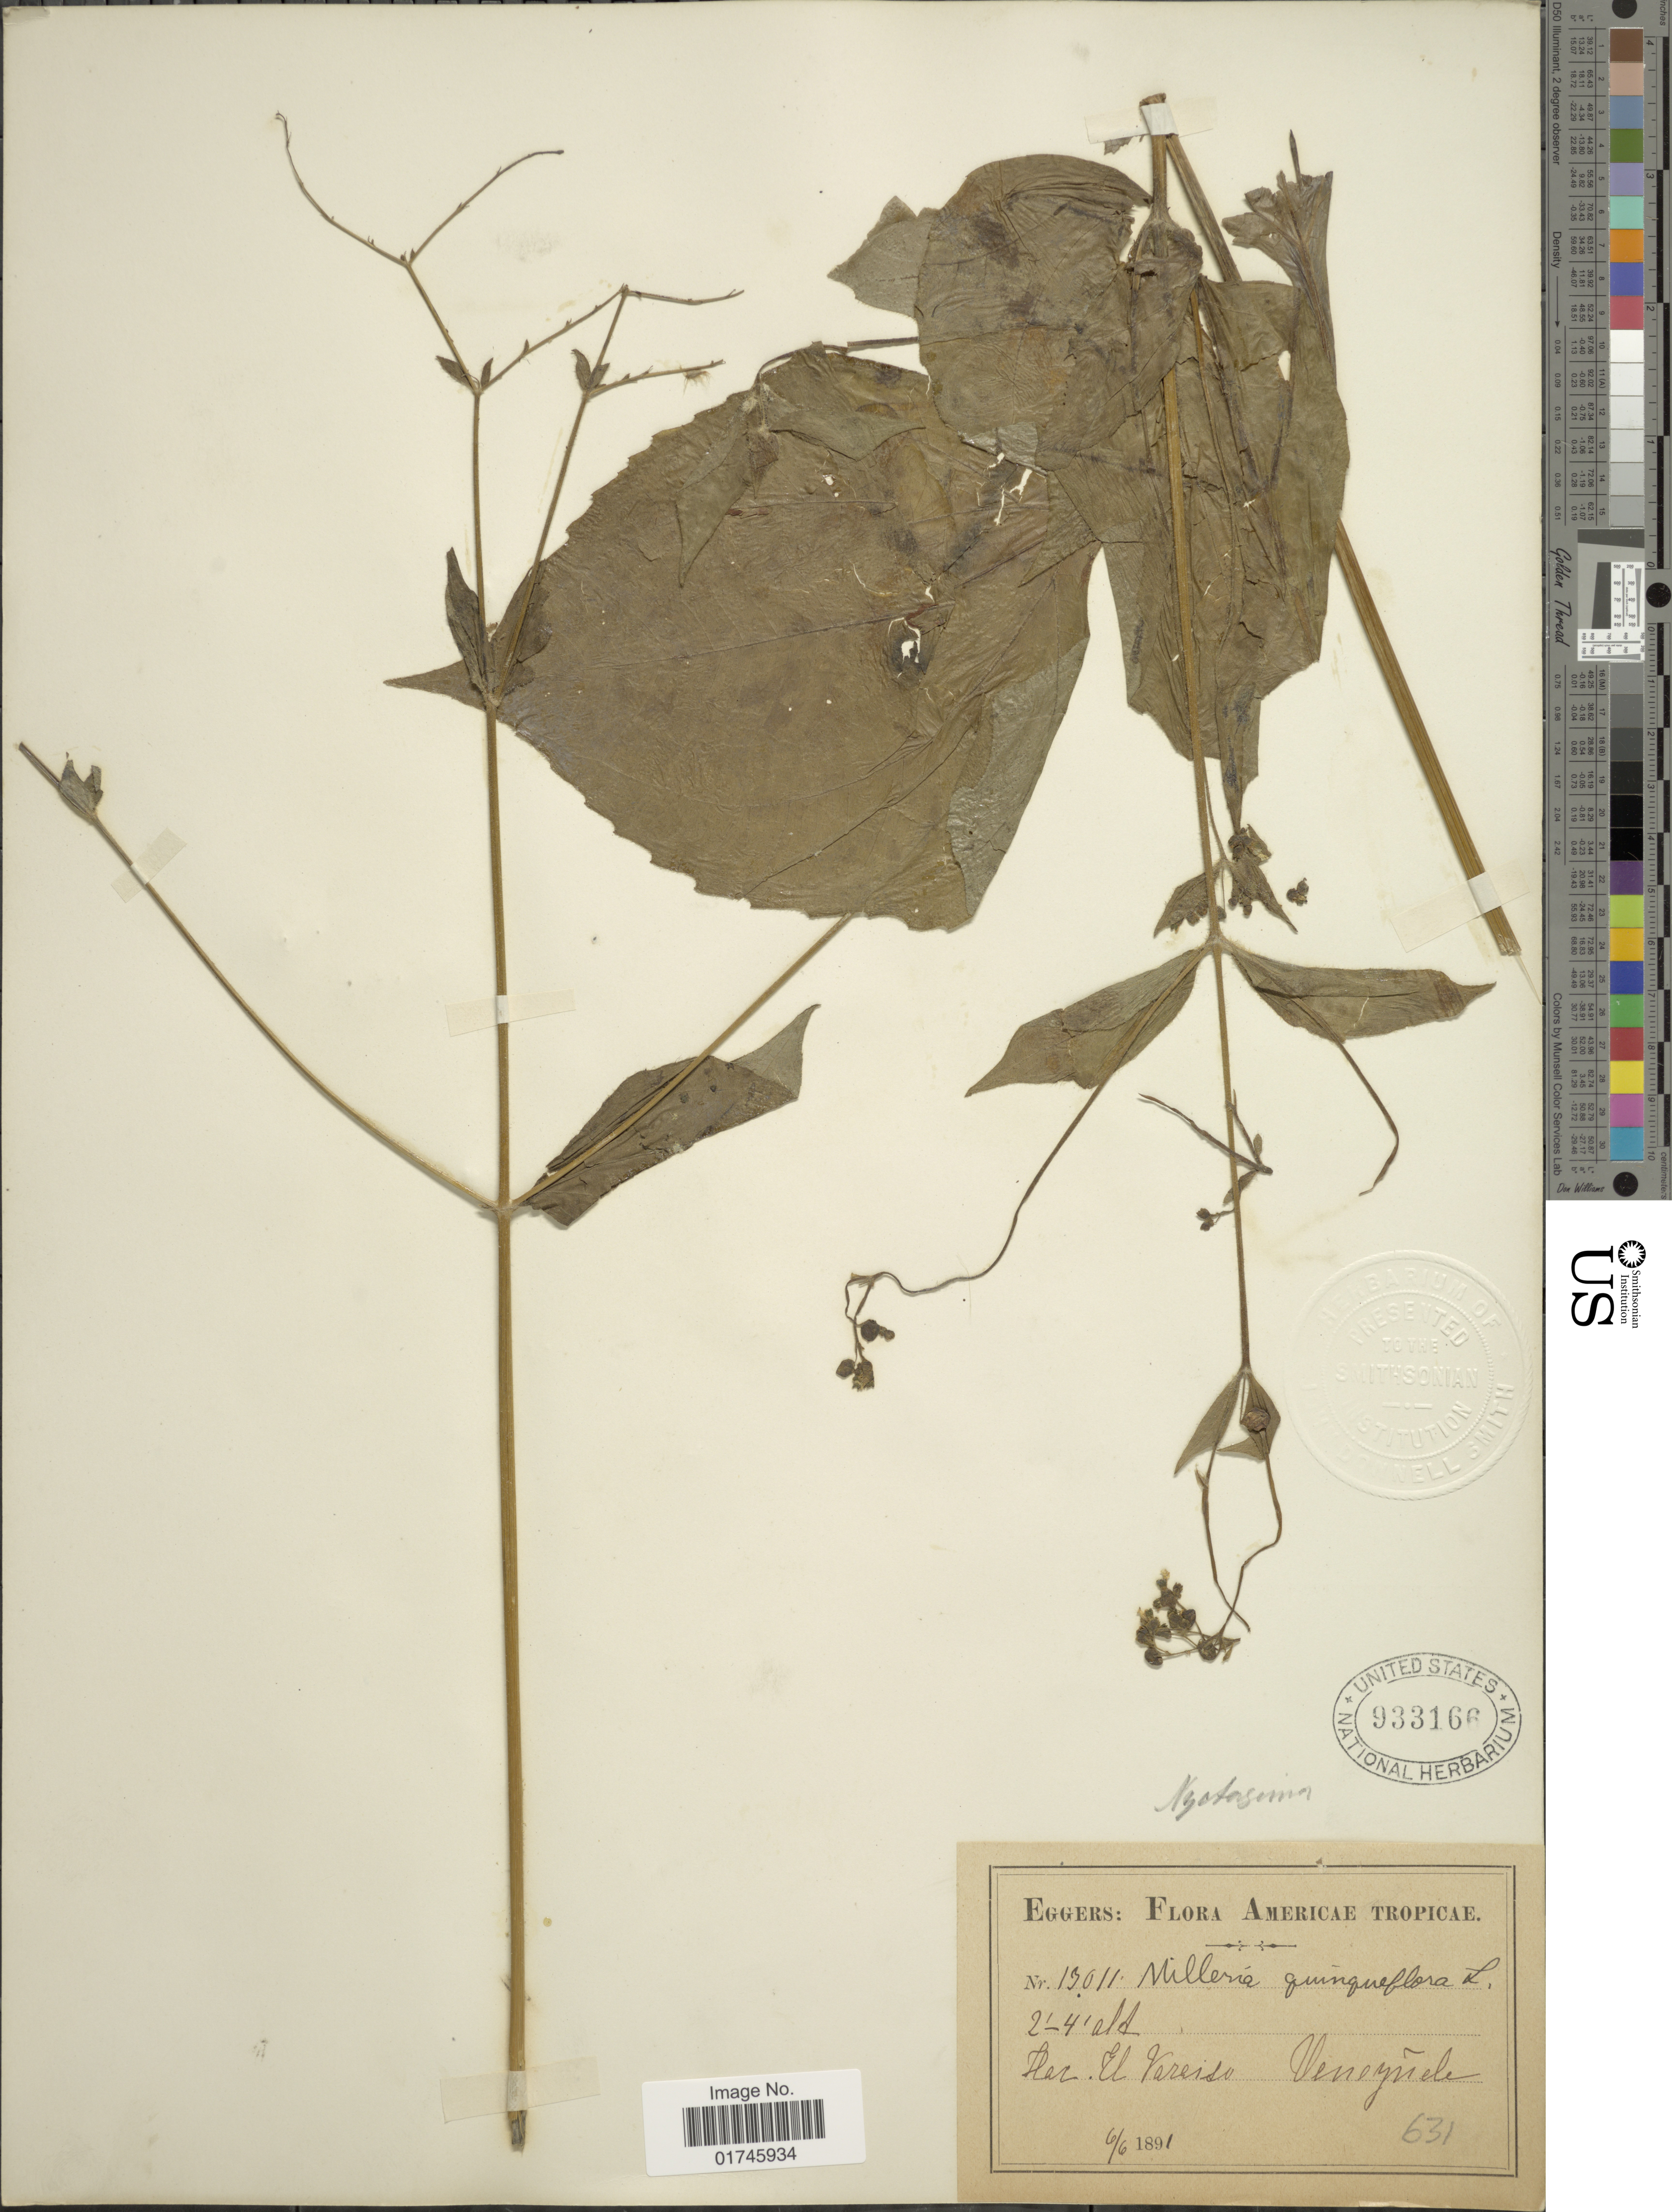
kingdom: Plantae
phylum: Tracheophyta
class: Magnoliopsida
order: Asterales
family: Asteraceae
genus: Milleria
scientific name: Milleria quinqueflora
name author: L.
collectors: -. Eggers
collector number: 13011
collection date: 1891-06-06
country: Venezuela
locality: El Varaiso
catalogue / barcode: US 933166